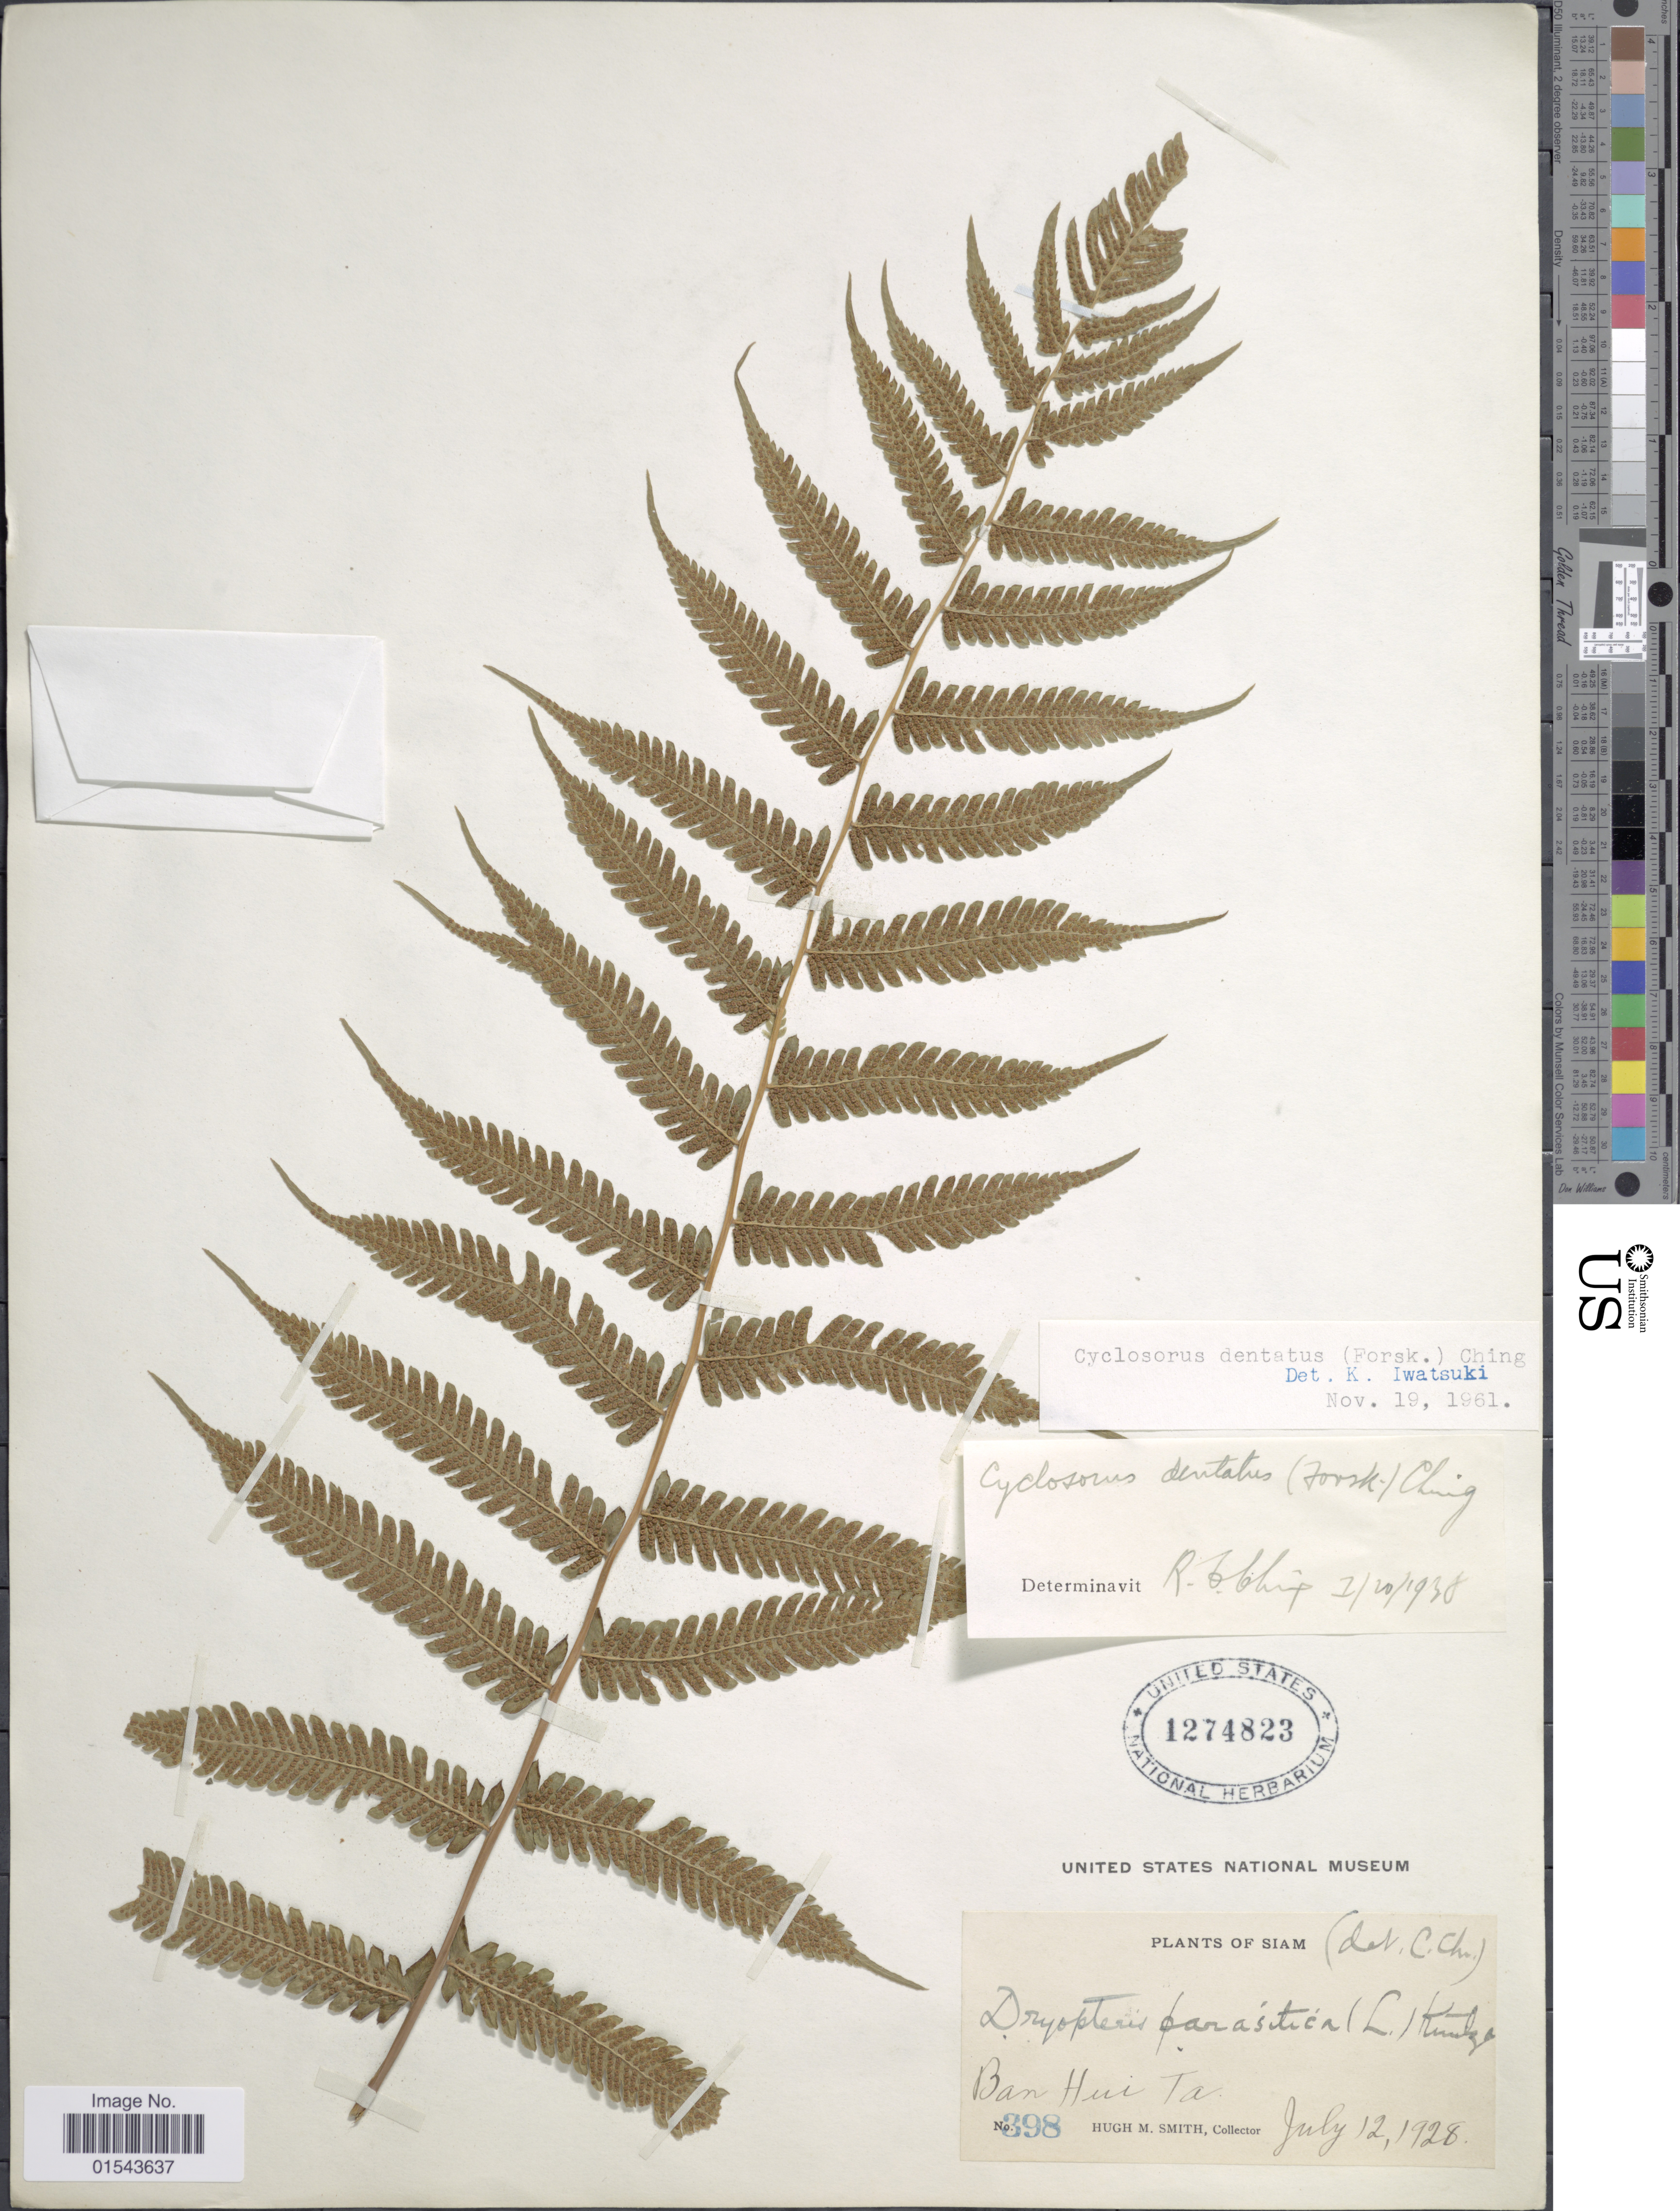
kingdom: Plantae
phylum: Tracheophyta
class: Polypodiopsida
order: Polypodiales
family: Thelypteridaceae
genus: Christella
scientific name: Christella dentata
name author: (Forssk.) Brownsey & Jermy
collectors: H. M. Smith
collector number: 398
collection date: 1928-07-12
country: Thailand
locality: Ban Hui Ta, Siam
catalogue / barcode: US 1274823